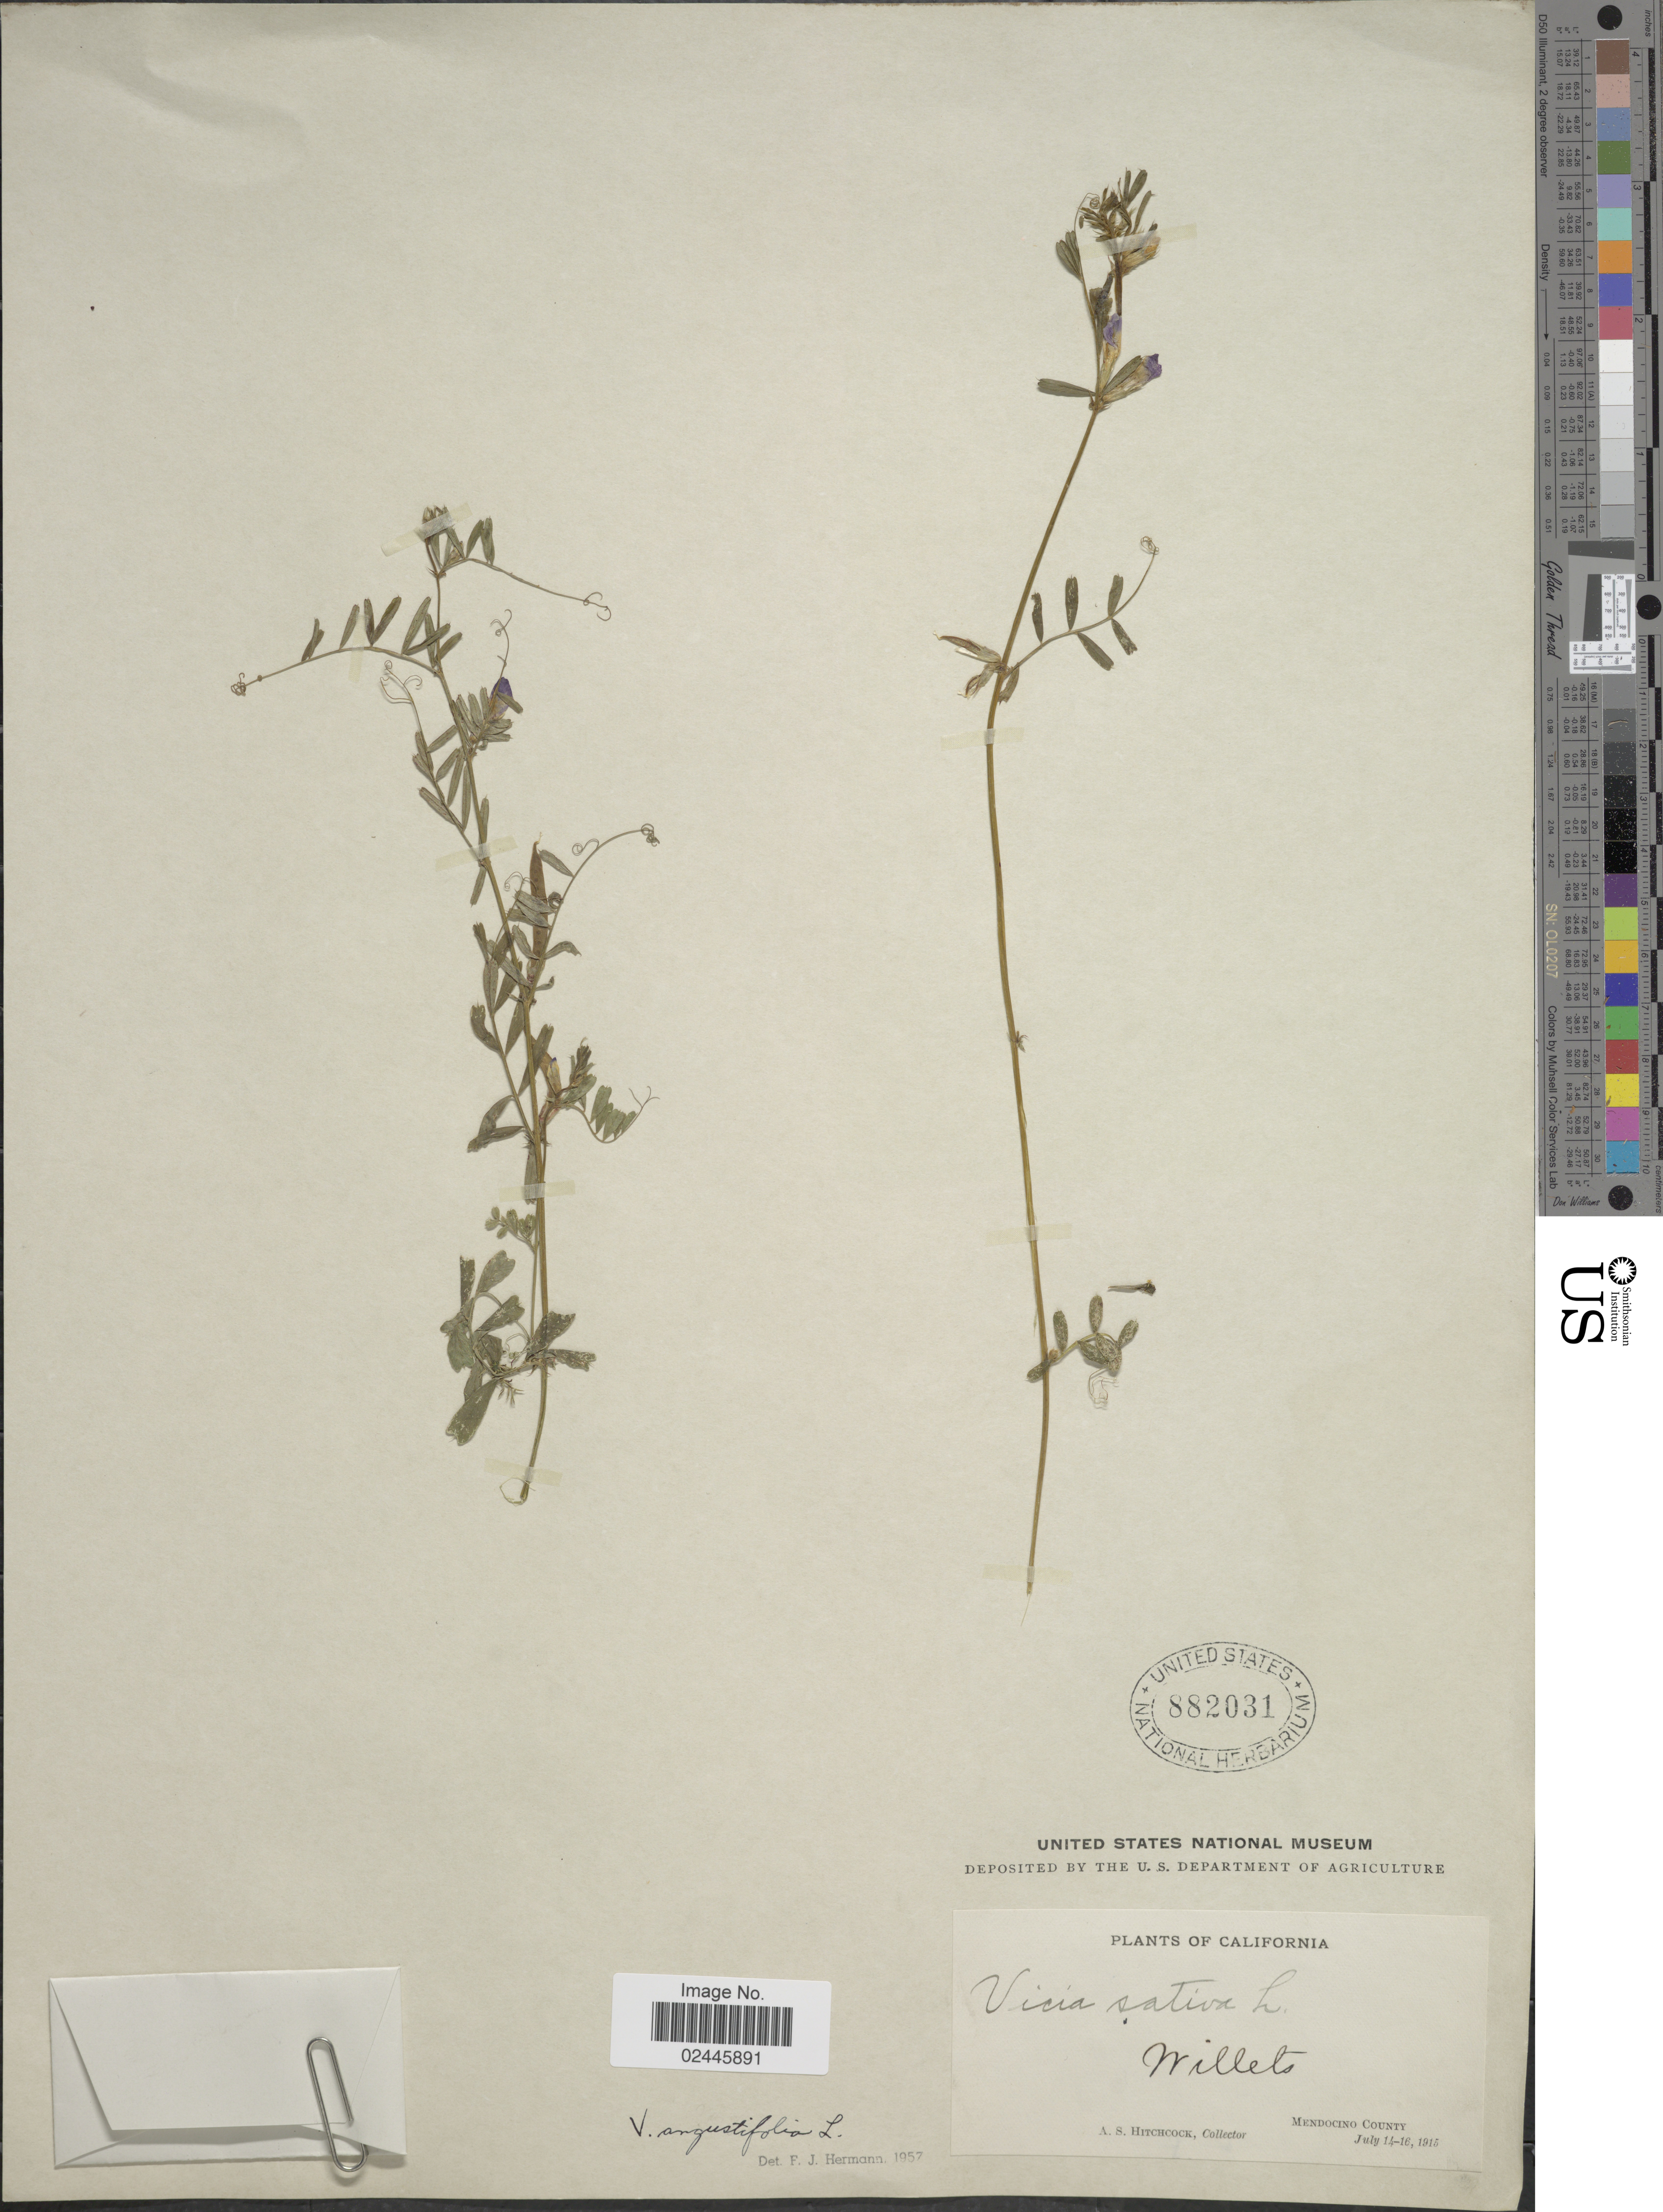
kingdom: Plantae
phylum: Tracheophyta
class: Magnoliopsida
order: Fabales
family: Fabaceae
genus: Vicia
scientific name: Vicia angustifolia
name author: L.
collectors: A. S. Hitchcock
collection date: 1915-07-14/1915-07-16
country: United States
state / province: California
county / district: Mendocino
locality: California. Willets, Mendocino County.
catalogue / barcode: US 882031